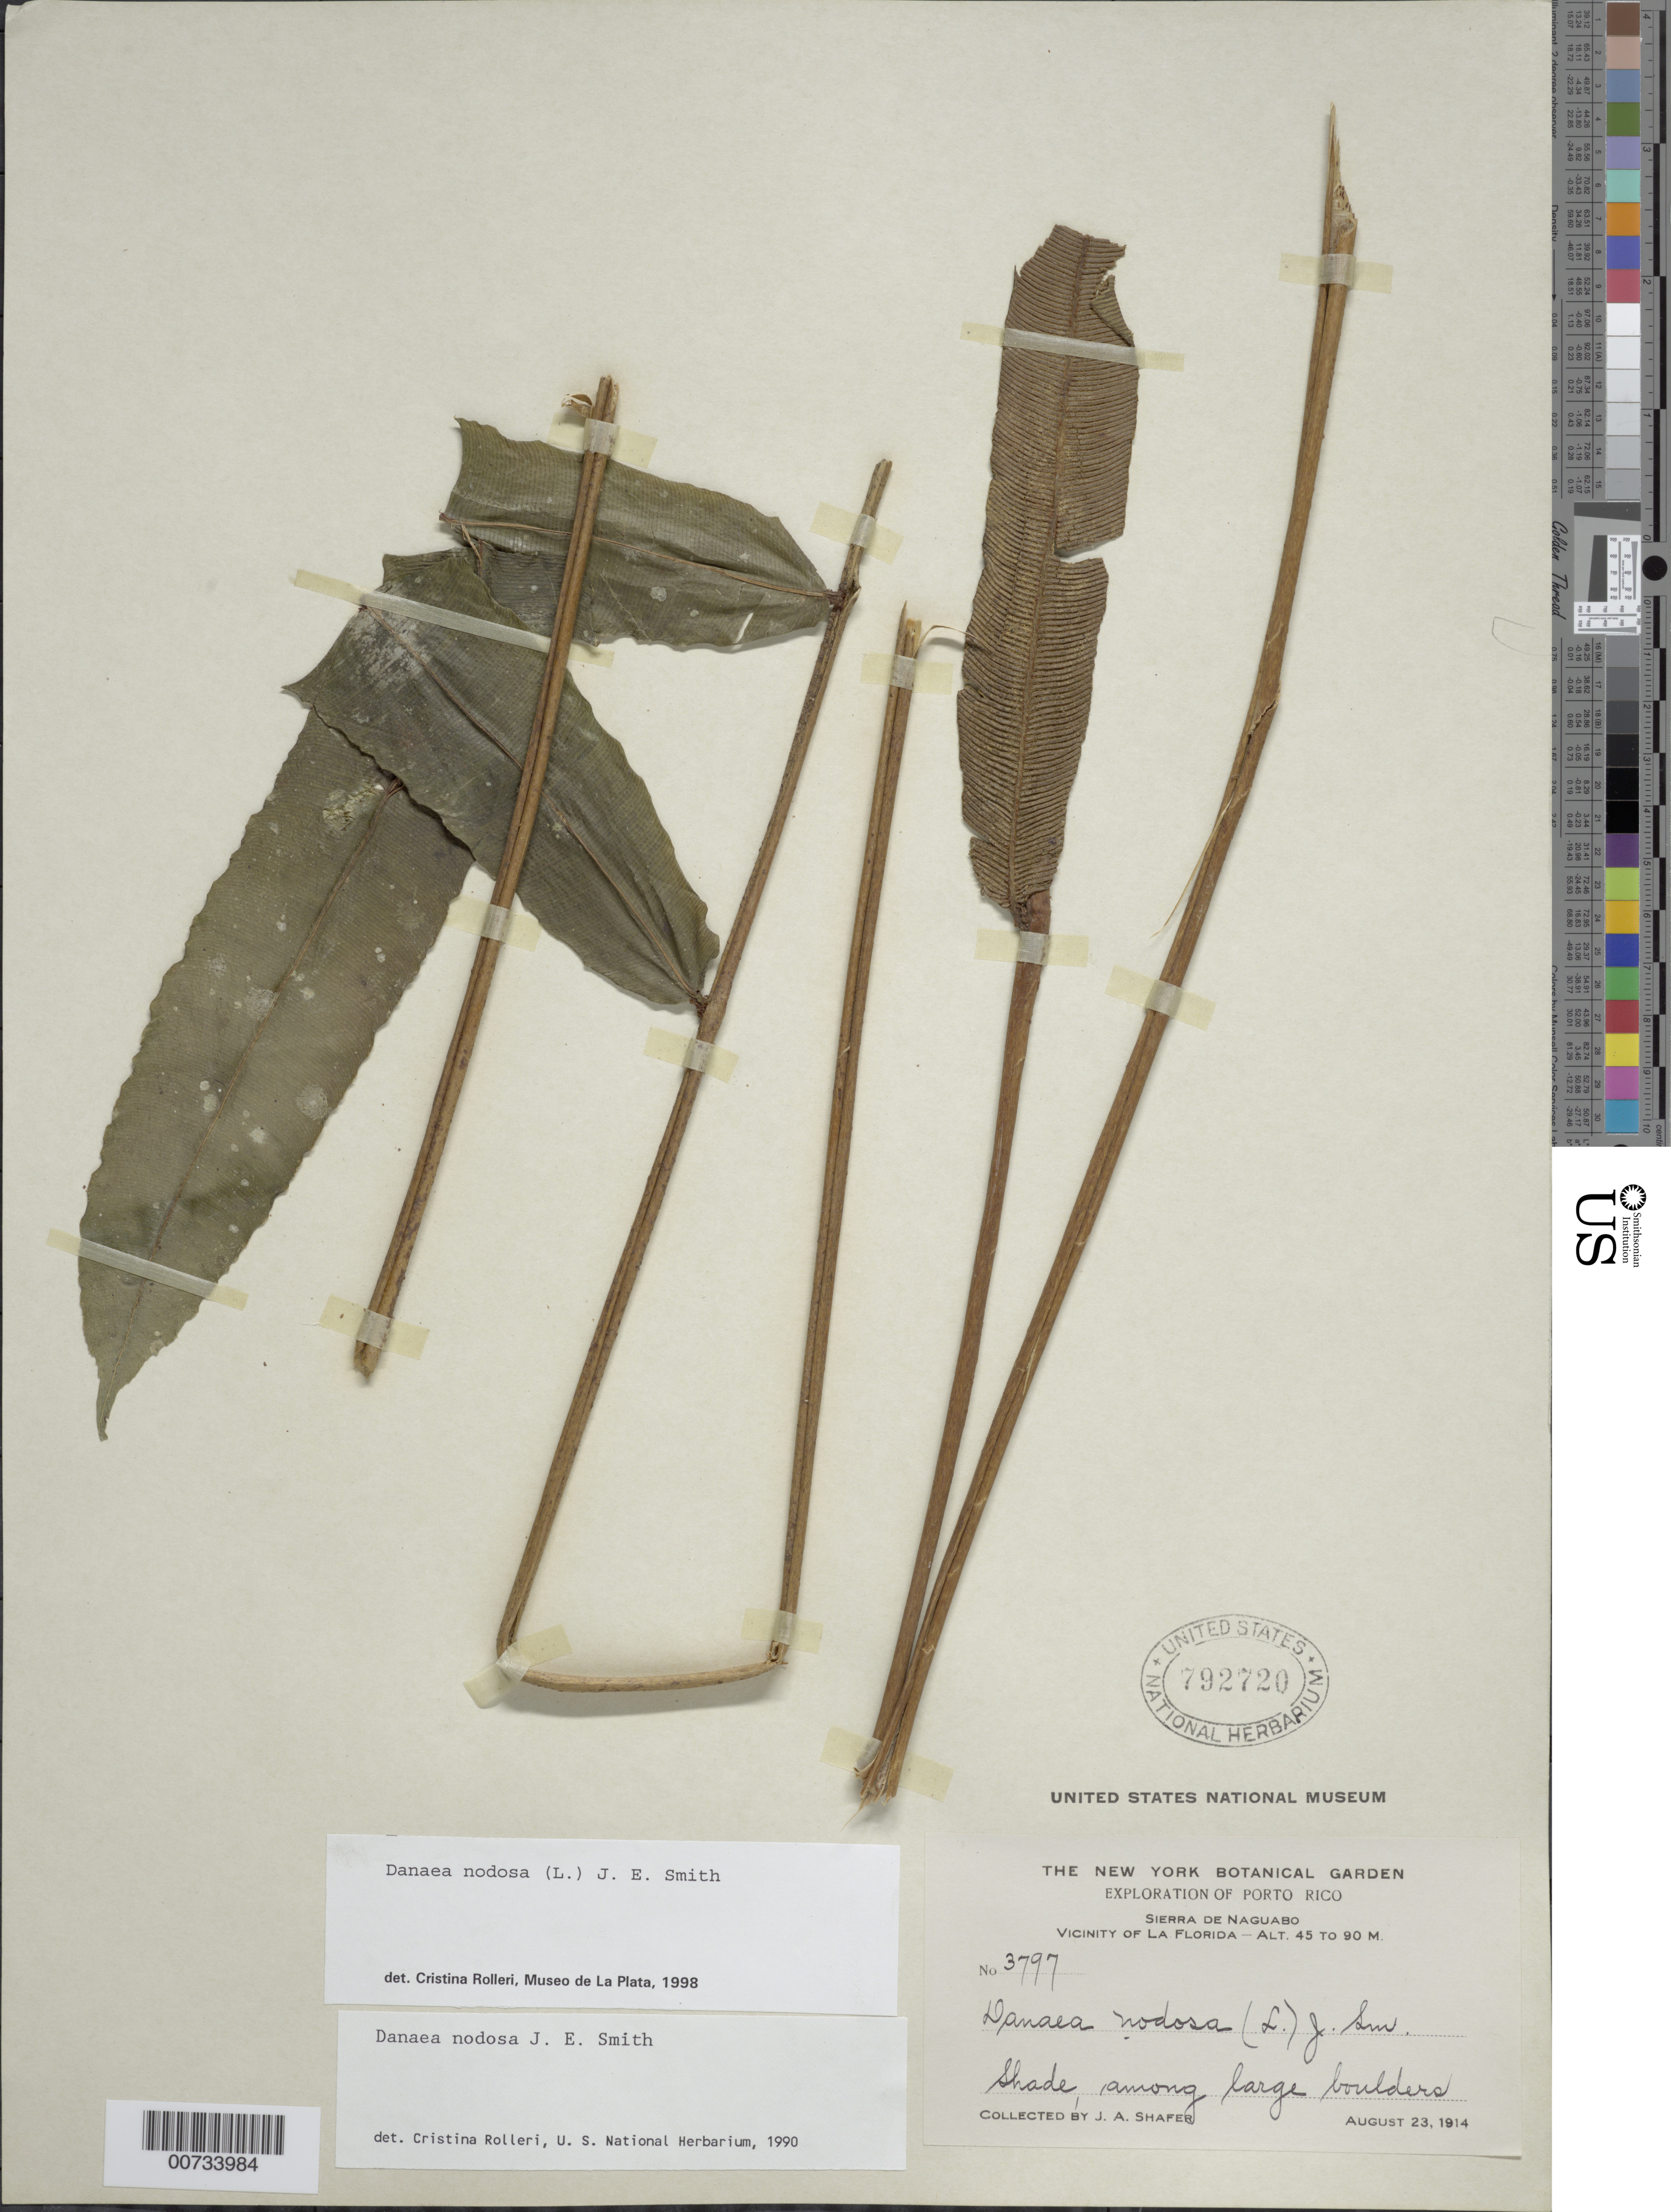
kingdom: Plantae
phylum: Tracheophyta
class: Polypodiopsida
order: Marattiales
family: Marattiaceae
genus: Danaea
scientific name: Danaea nodosa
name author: (L.) Sm.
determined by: Rolleri, Cristina H.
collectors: J. A. Shafer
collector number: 3797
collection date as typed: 23 Aug 1914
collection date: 1914-08-23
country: Puerto Rico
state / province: Naguabo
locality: Sierra de Naguabo, vic of La Florida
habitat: Shade, among large boulders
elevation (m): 45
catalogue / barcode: US 792720